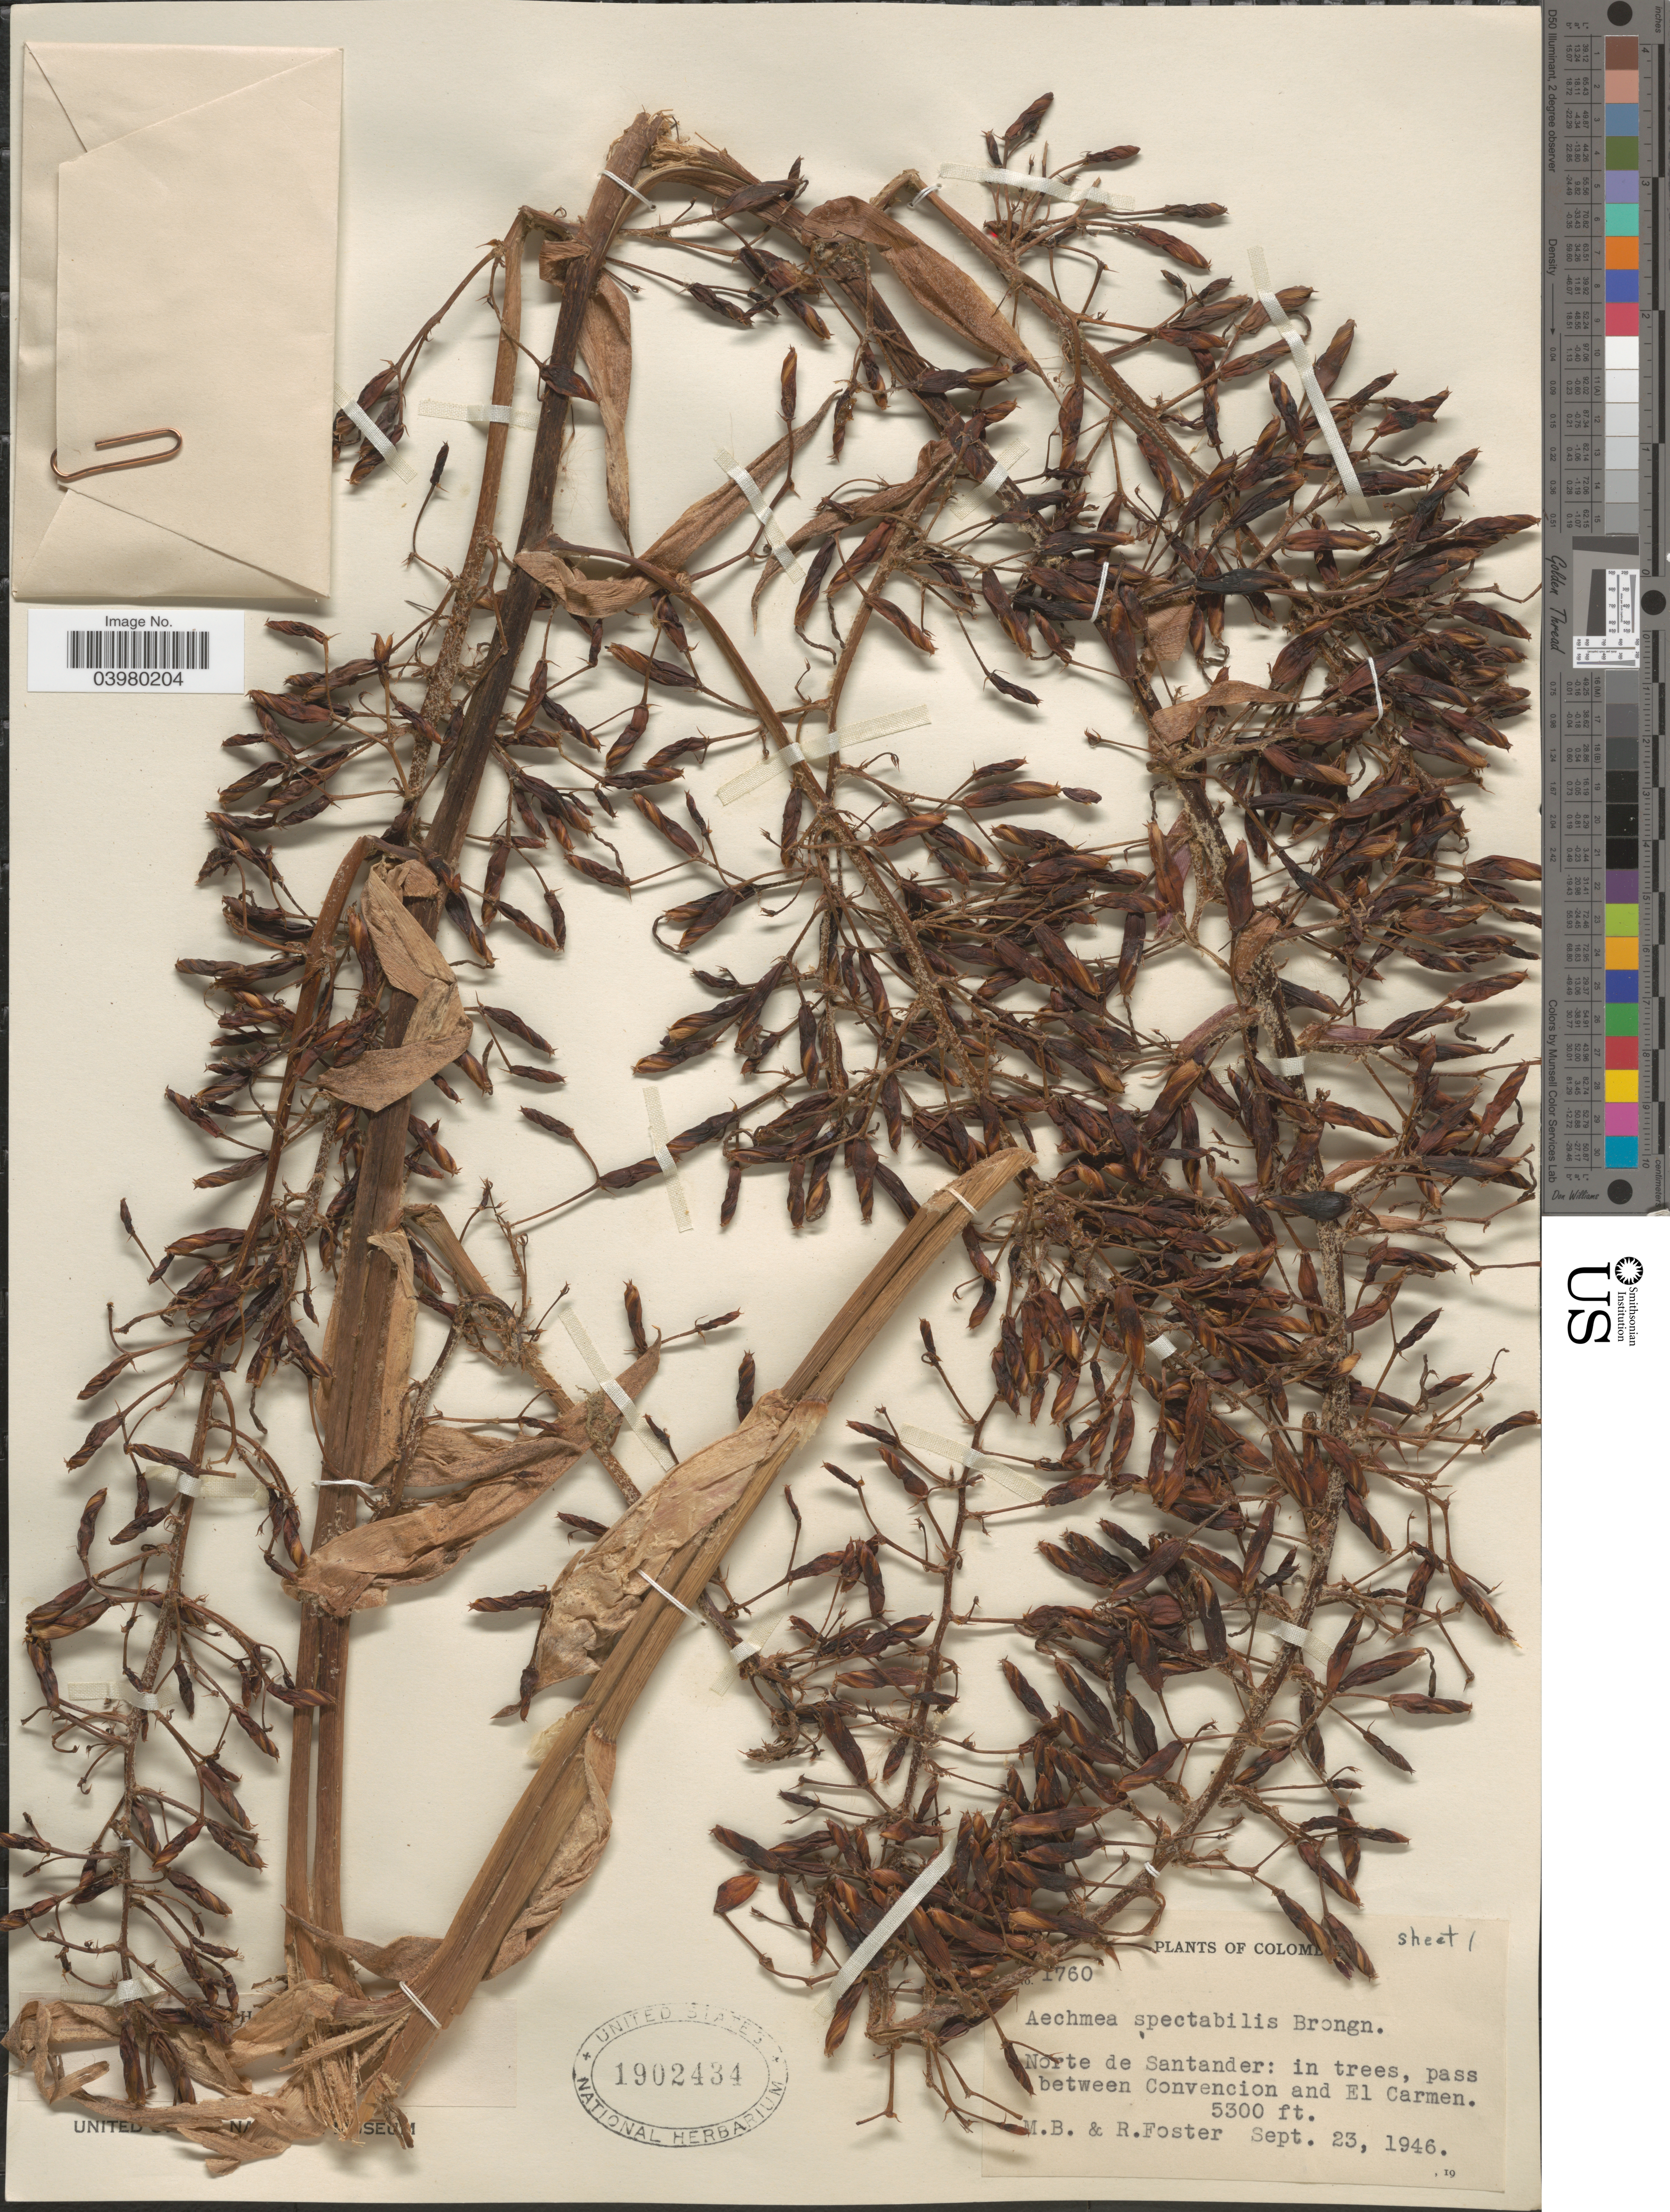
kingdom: Plantae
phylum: Tracheophyta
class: Liliopsida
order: Poales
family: Bromeliaceae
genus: Aechmea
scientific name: Aechmea spectabilis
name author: Brongn. ex Houllet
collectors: M. B. Foster & R. Foster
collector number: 1760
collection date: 1946-09-23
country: Colombia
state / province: Norte de Santander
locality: In trees, pass between Convencion and El Carmen.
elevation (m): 1615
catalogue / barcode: US 1902434